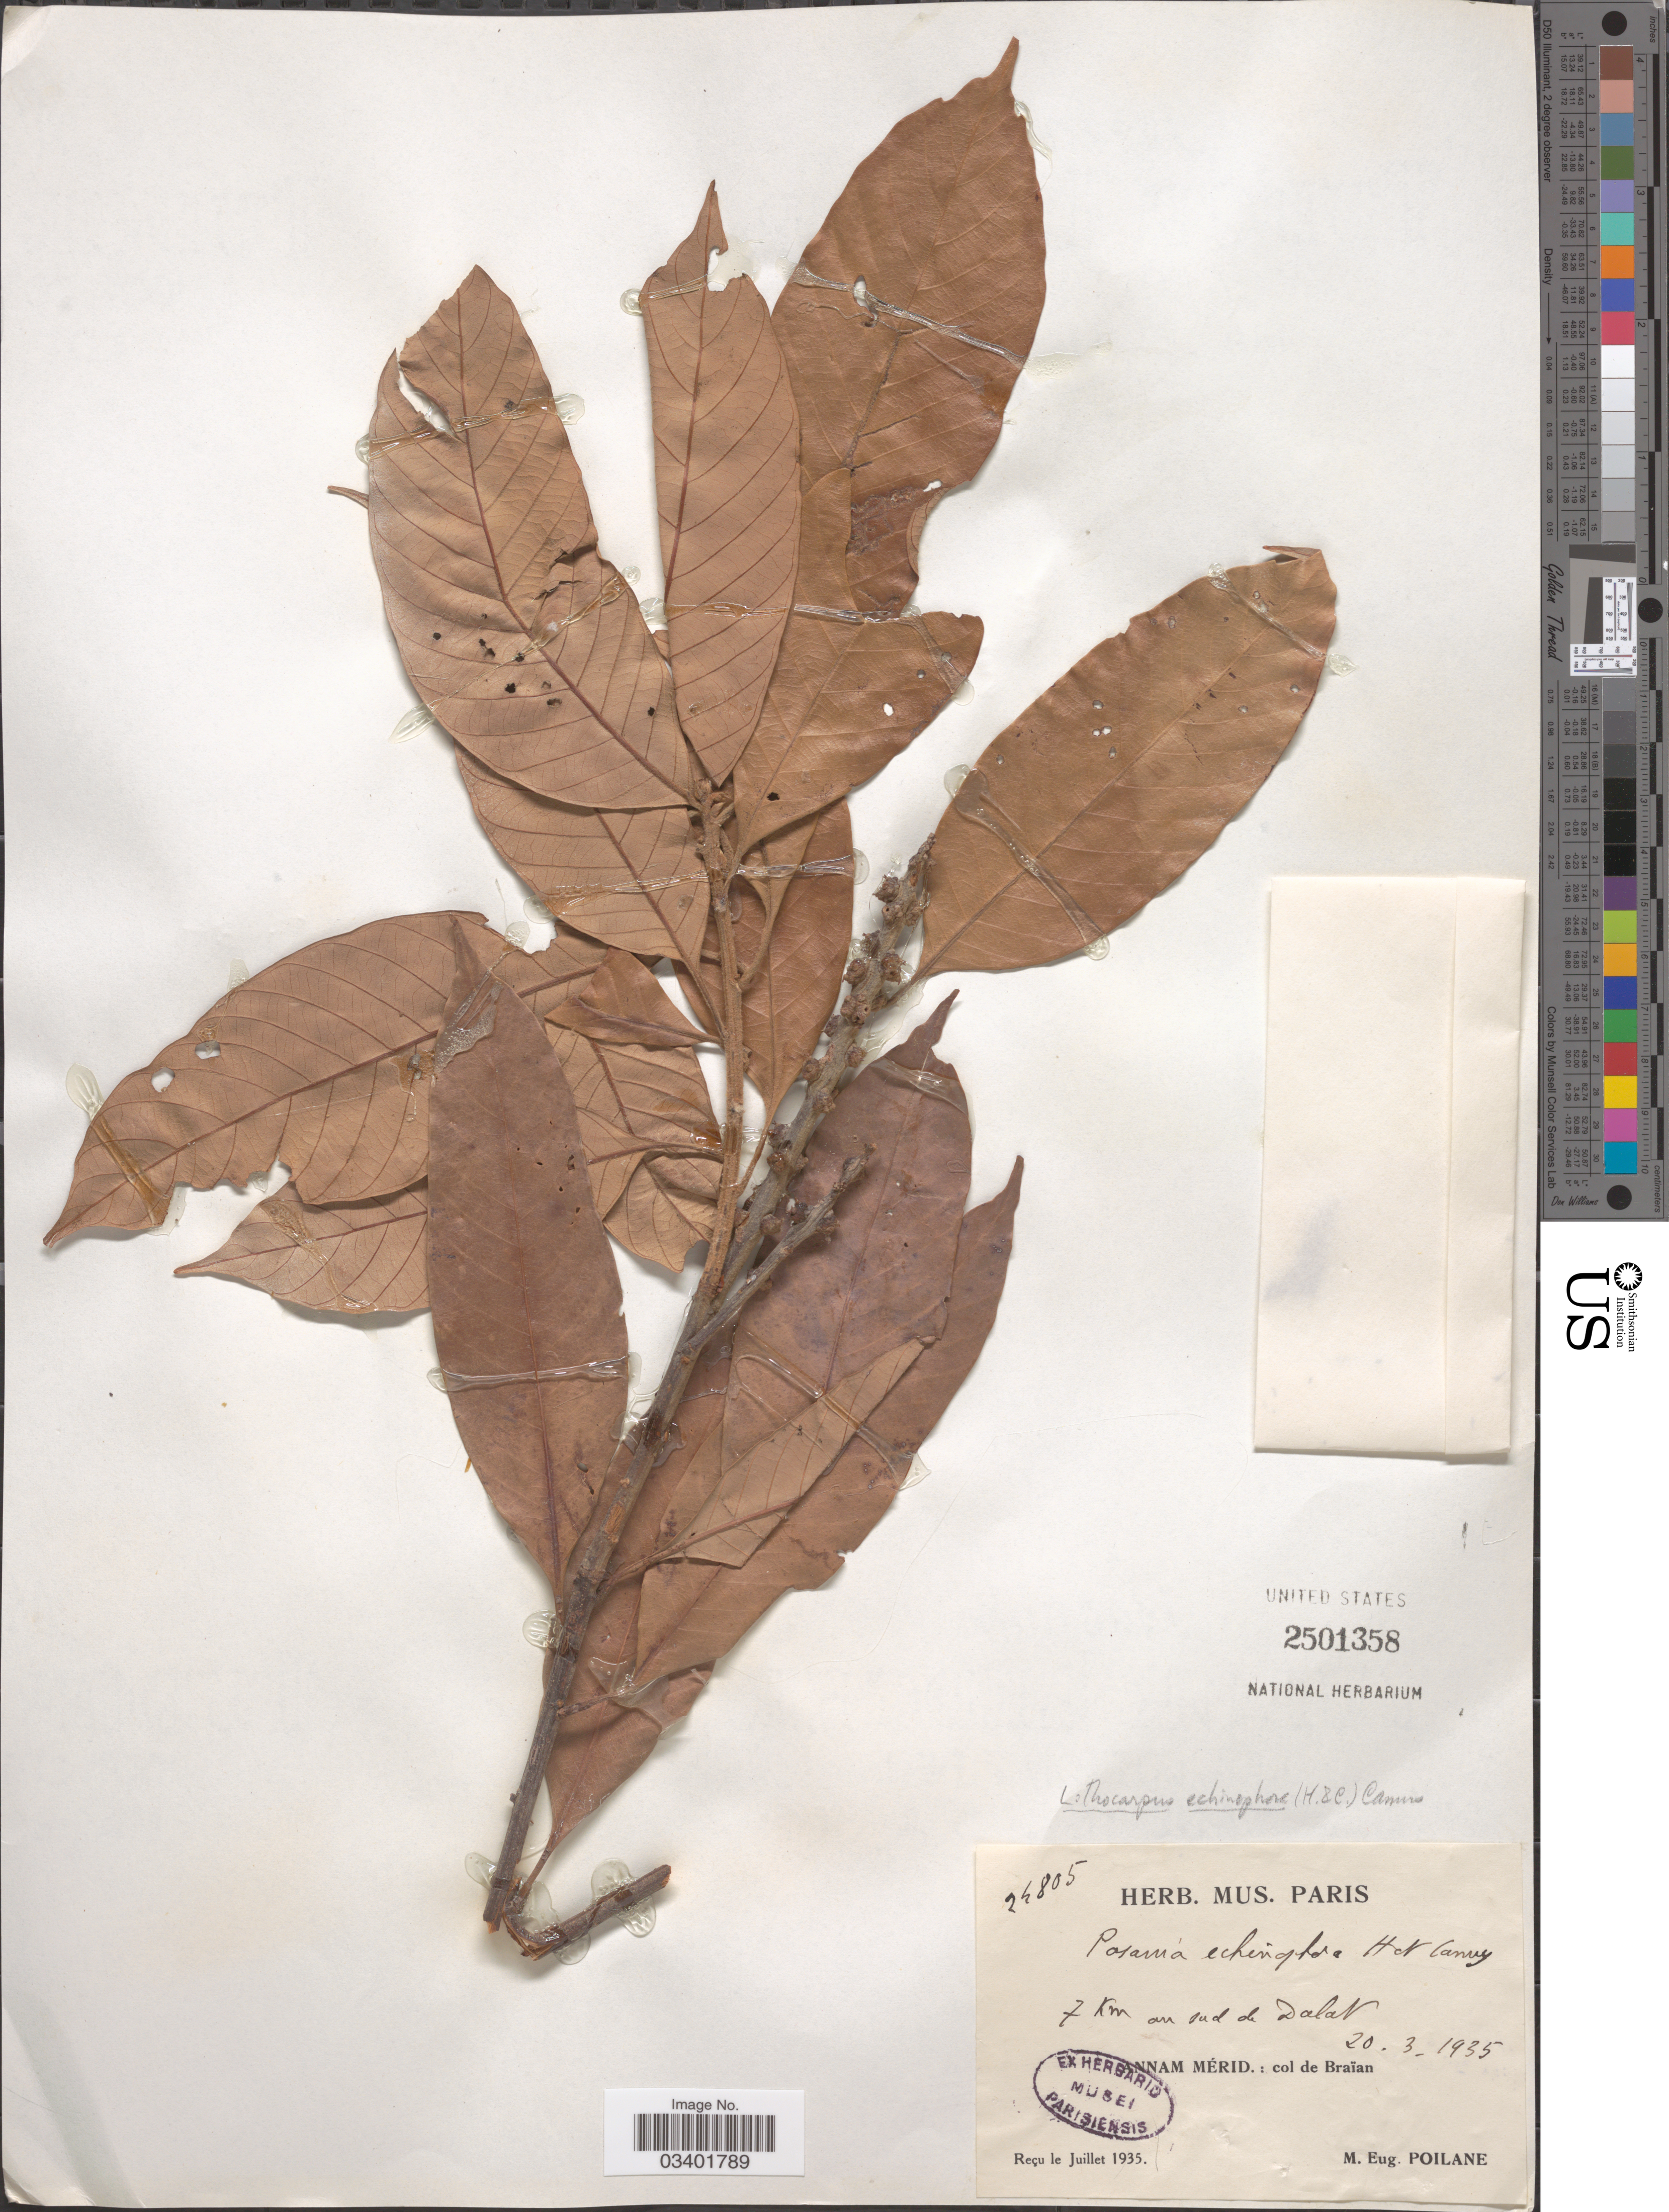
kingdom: Plantae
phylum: Tracheophyta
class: Magnoliopsida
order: Fagales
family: Fagaceae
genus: Lithocarpus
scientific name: Lithocarpus echinophorus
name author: (Hickel & A. Camus) A. Camus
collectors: M. Poilane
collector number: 24805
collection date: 1935-03-20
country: Vietnam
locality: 7 Km au sud de Dalat, Annam Mérid.: col de Braïan.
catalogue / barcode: US 2501358